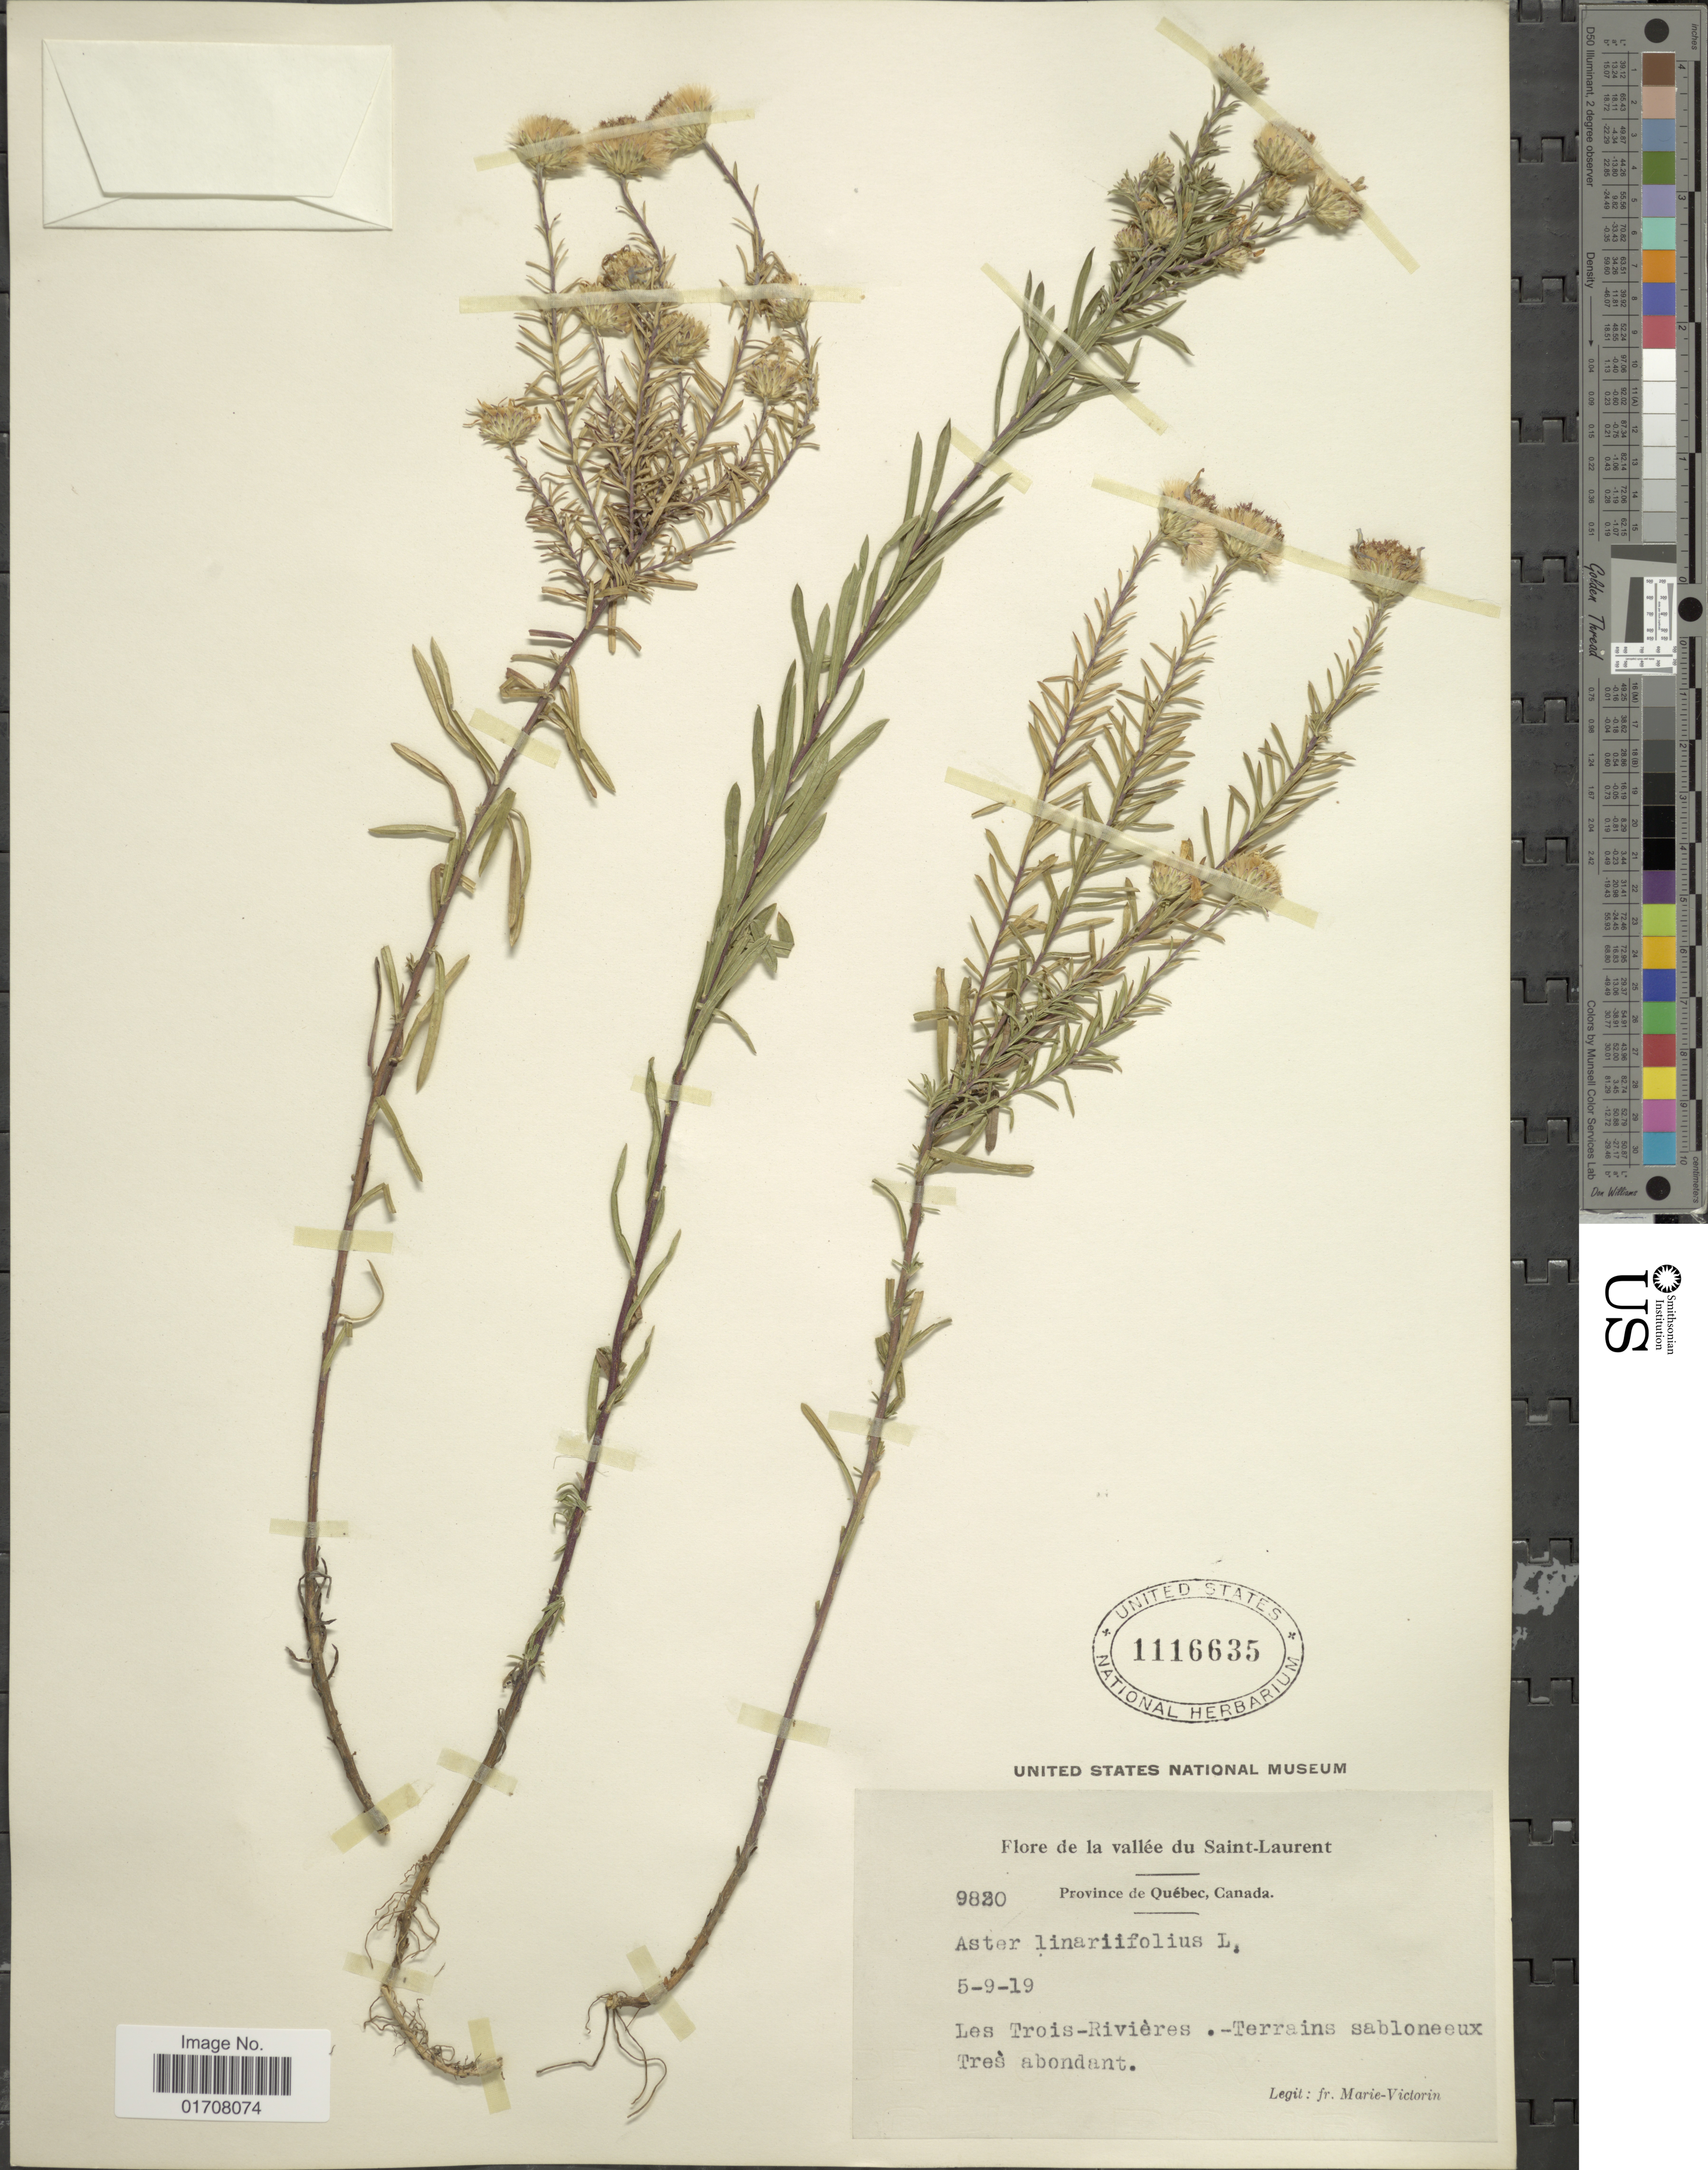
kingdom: Plantae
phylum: Tracheophyta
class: Magnoliopsida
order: Asterales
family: Asteraceae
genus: Ionactis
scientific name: Ionactis linariifolia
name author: (L.) Greene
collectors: Fr. Marie-Victorin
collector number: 9820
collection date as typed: Transcribed d/m/y: 5/9/19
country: Canada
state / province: Quebec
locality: De la vallee du Saint-Laurent, Les Trios-Rivieres. - Terrains sabloneeux Tres abondant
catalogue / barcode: US 1116635